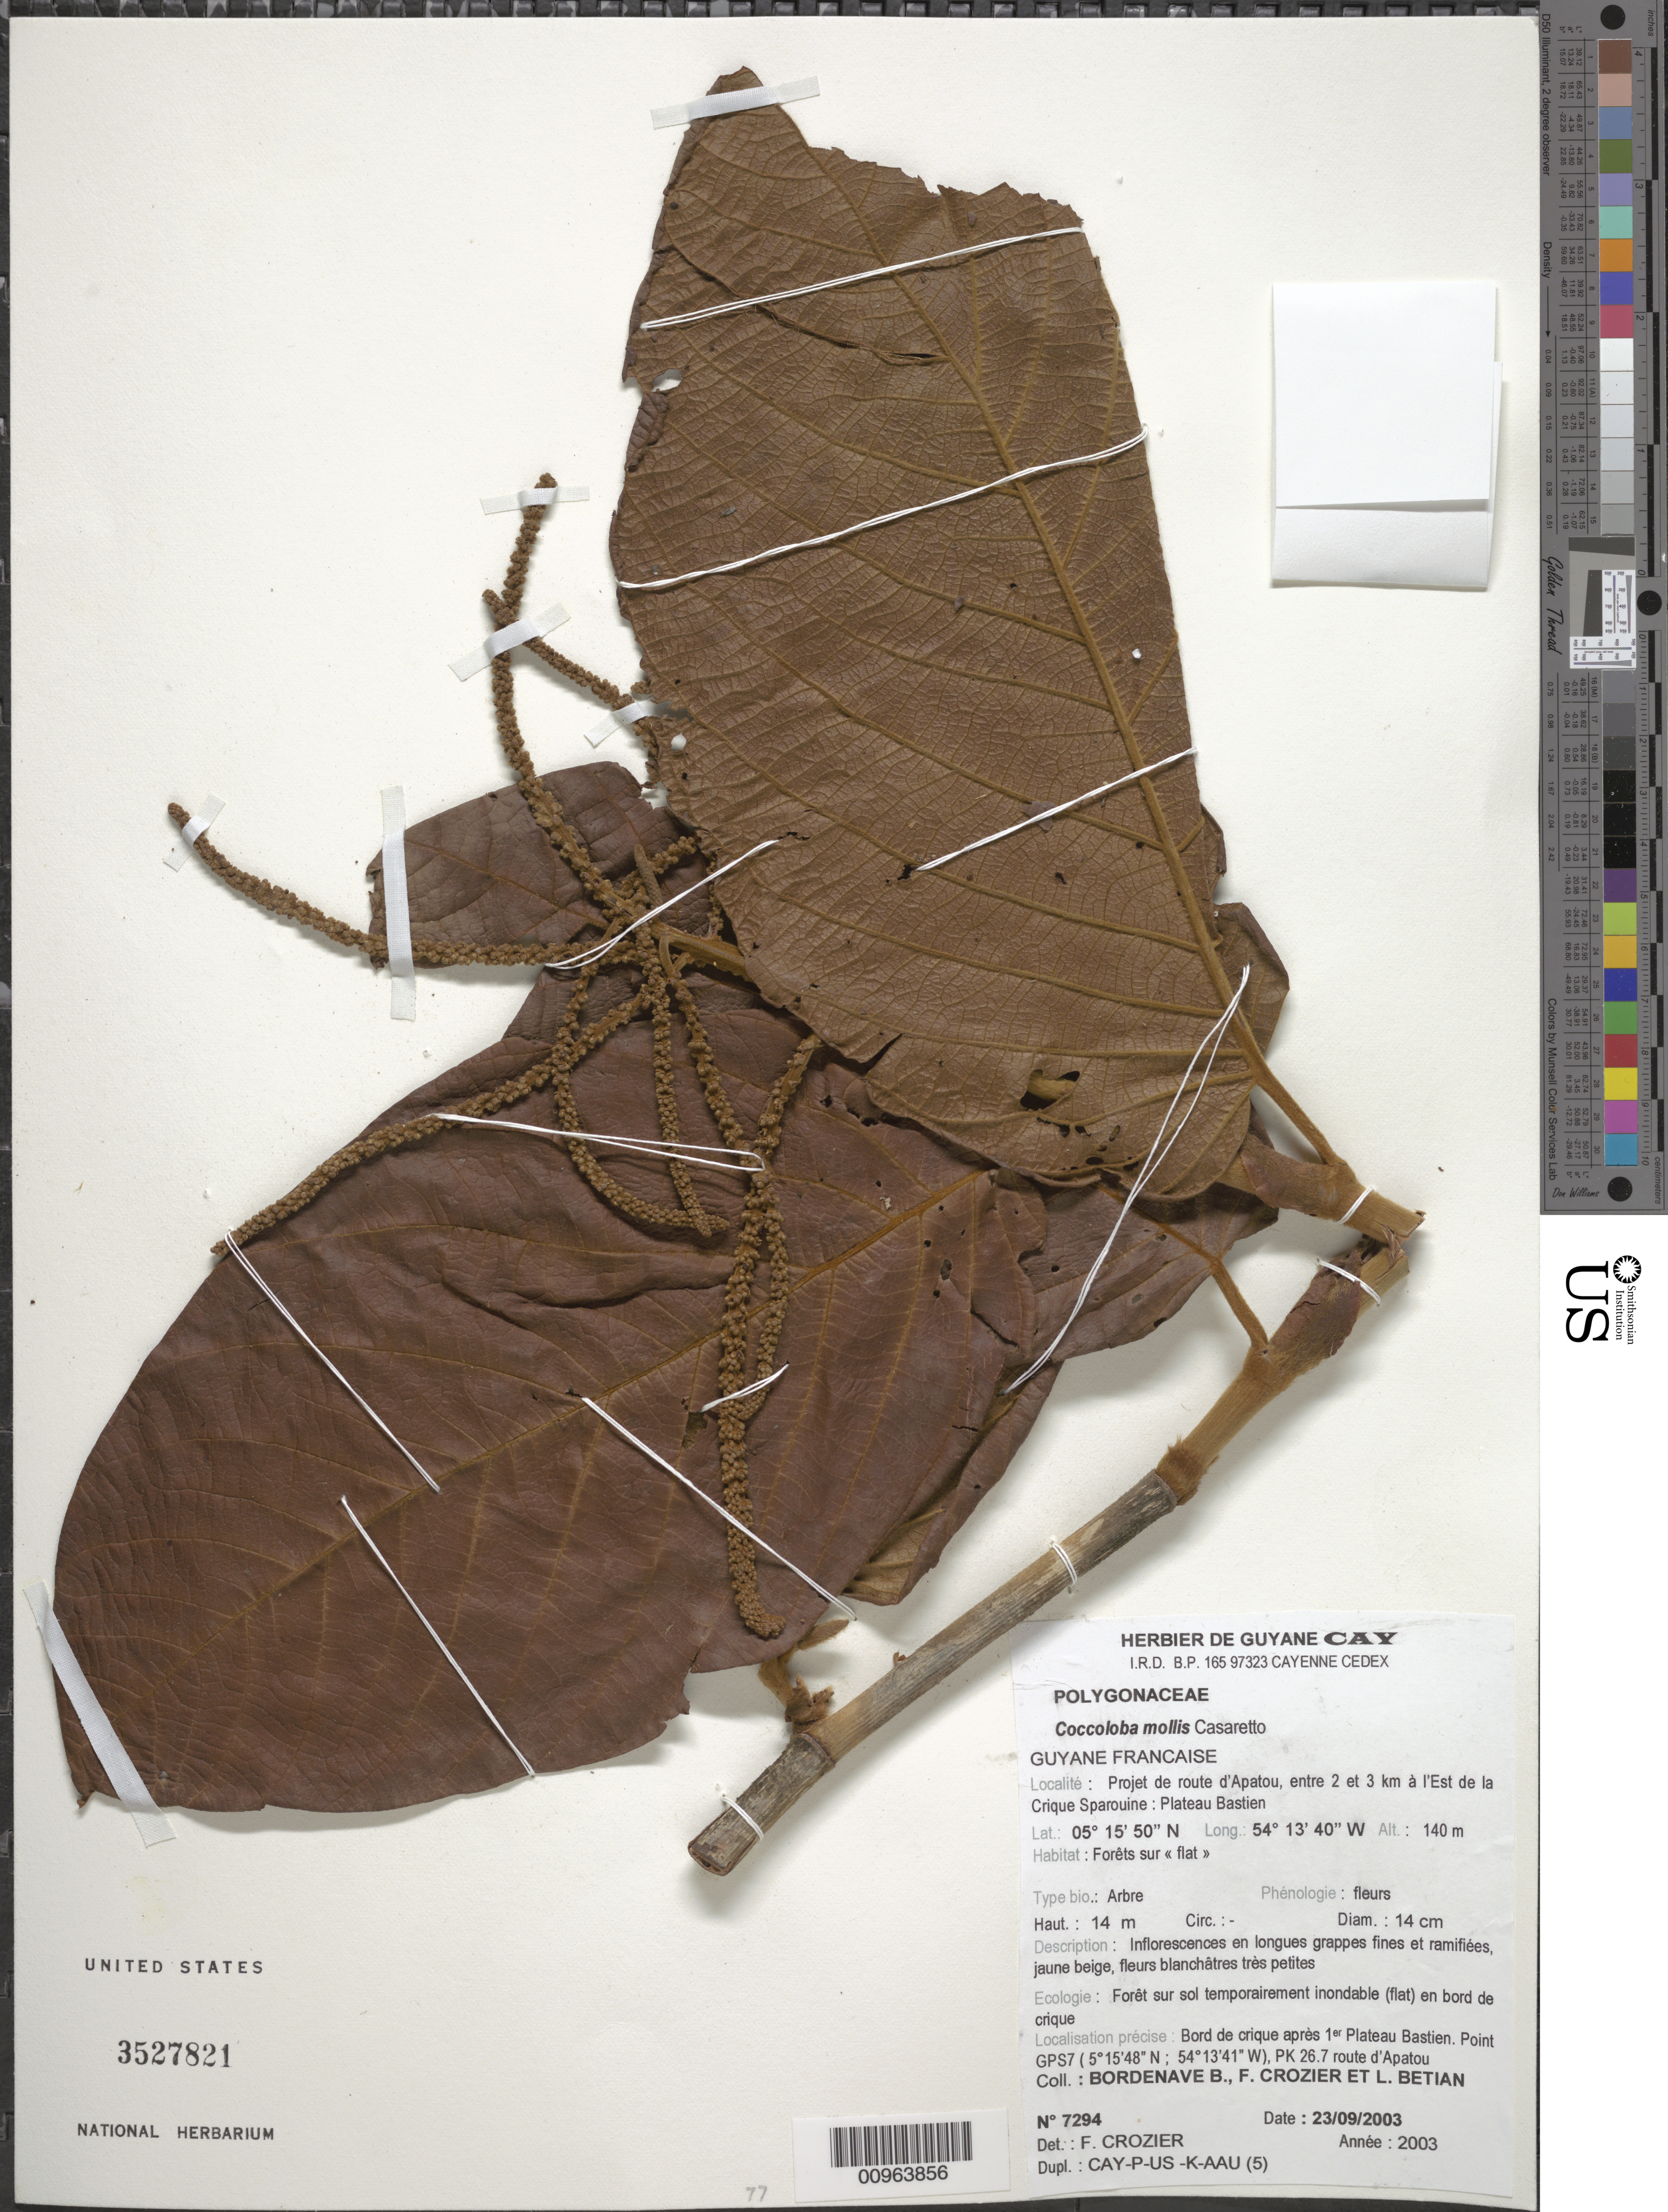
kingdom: Plantae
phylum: Tracheophyta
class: Magnoliopsida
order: Caryophyllales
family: Polygonaceae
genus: Coccoloba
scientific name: Coccoloba mollis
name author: Casar.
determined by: Crozier, F.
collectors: B. Bordenave, F. Crozier & L. Betian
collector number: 7294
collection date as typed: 23-Sep-03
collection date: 2003-09-23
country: French Guiana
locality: Projet de route d'Apatou, entre 2 et 3km a l'Est de la Crique Sparouine: Plateau Bastien. Bord de crique apres 1er Plateau Bastien. Point GPS 7, PK 26.7 route d'Apatou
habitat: Forets sur "flat". Foret sur sol temporairement inondable (flat) en bord de crique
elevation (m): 140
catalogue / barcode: US 3527821